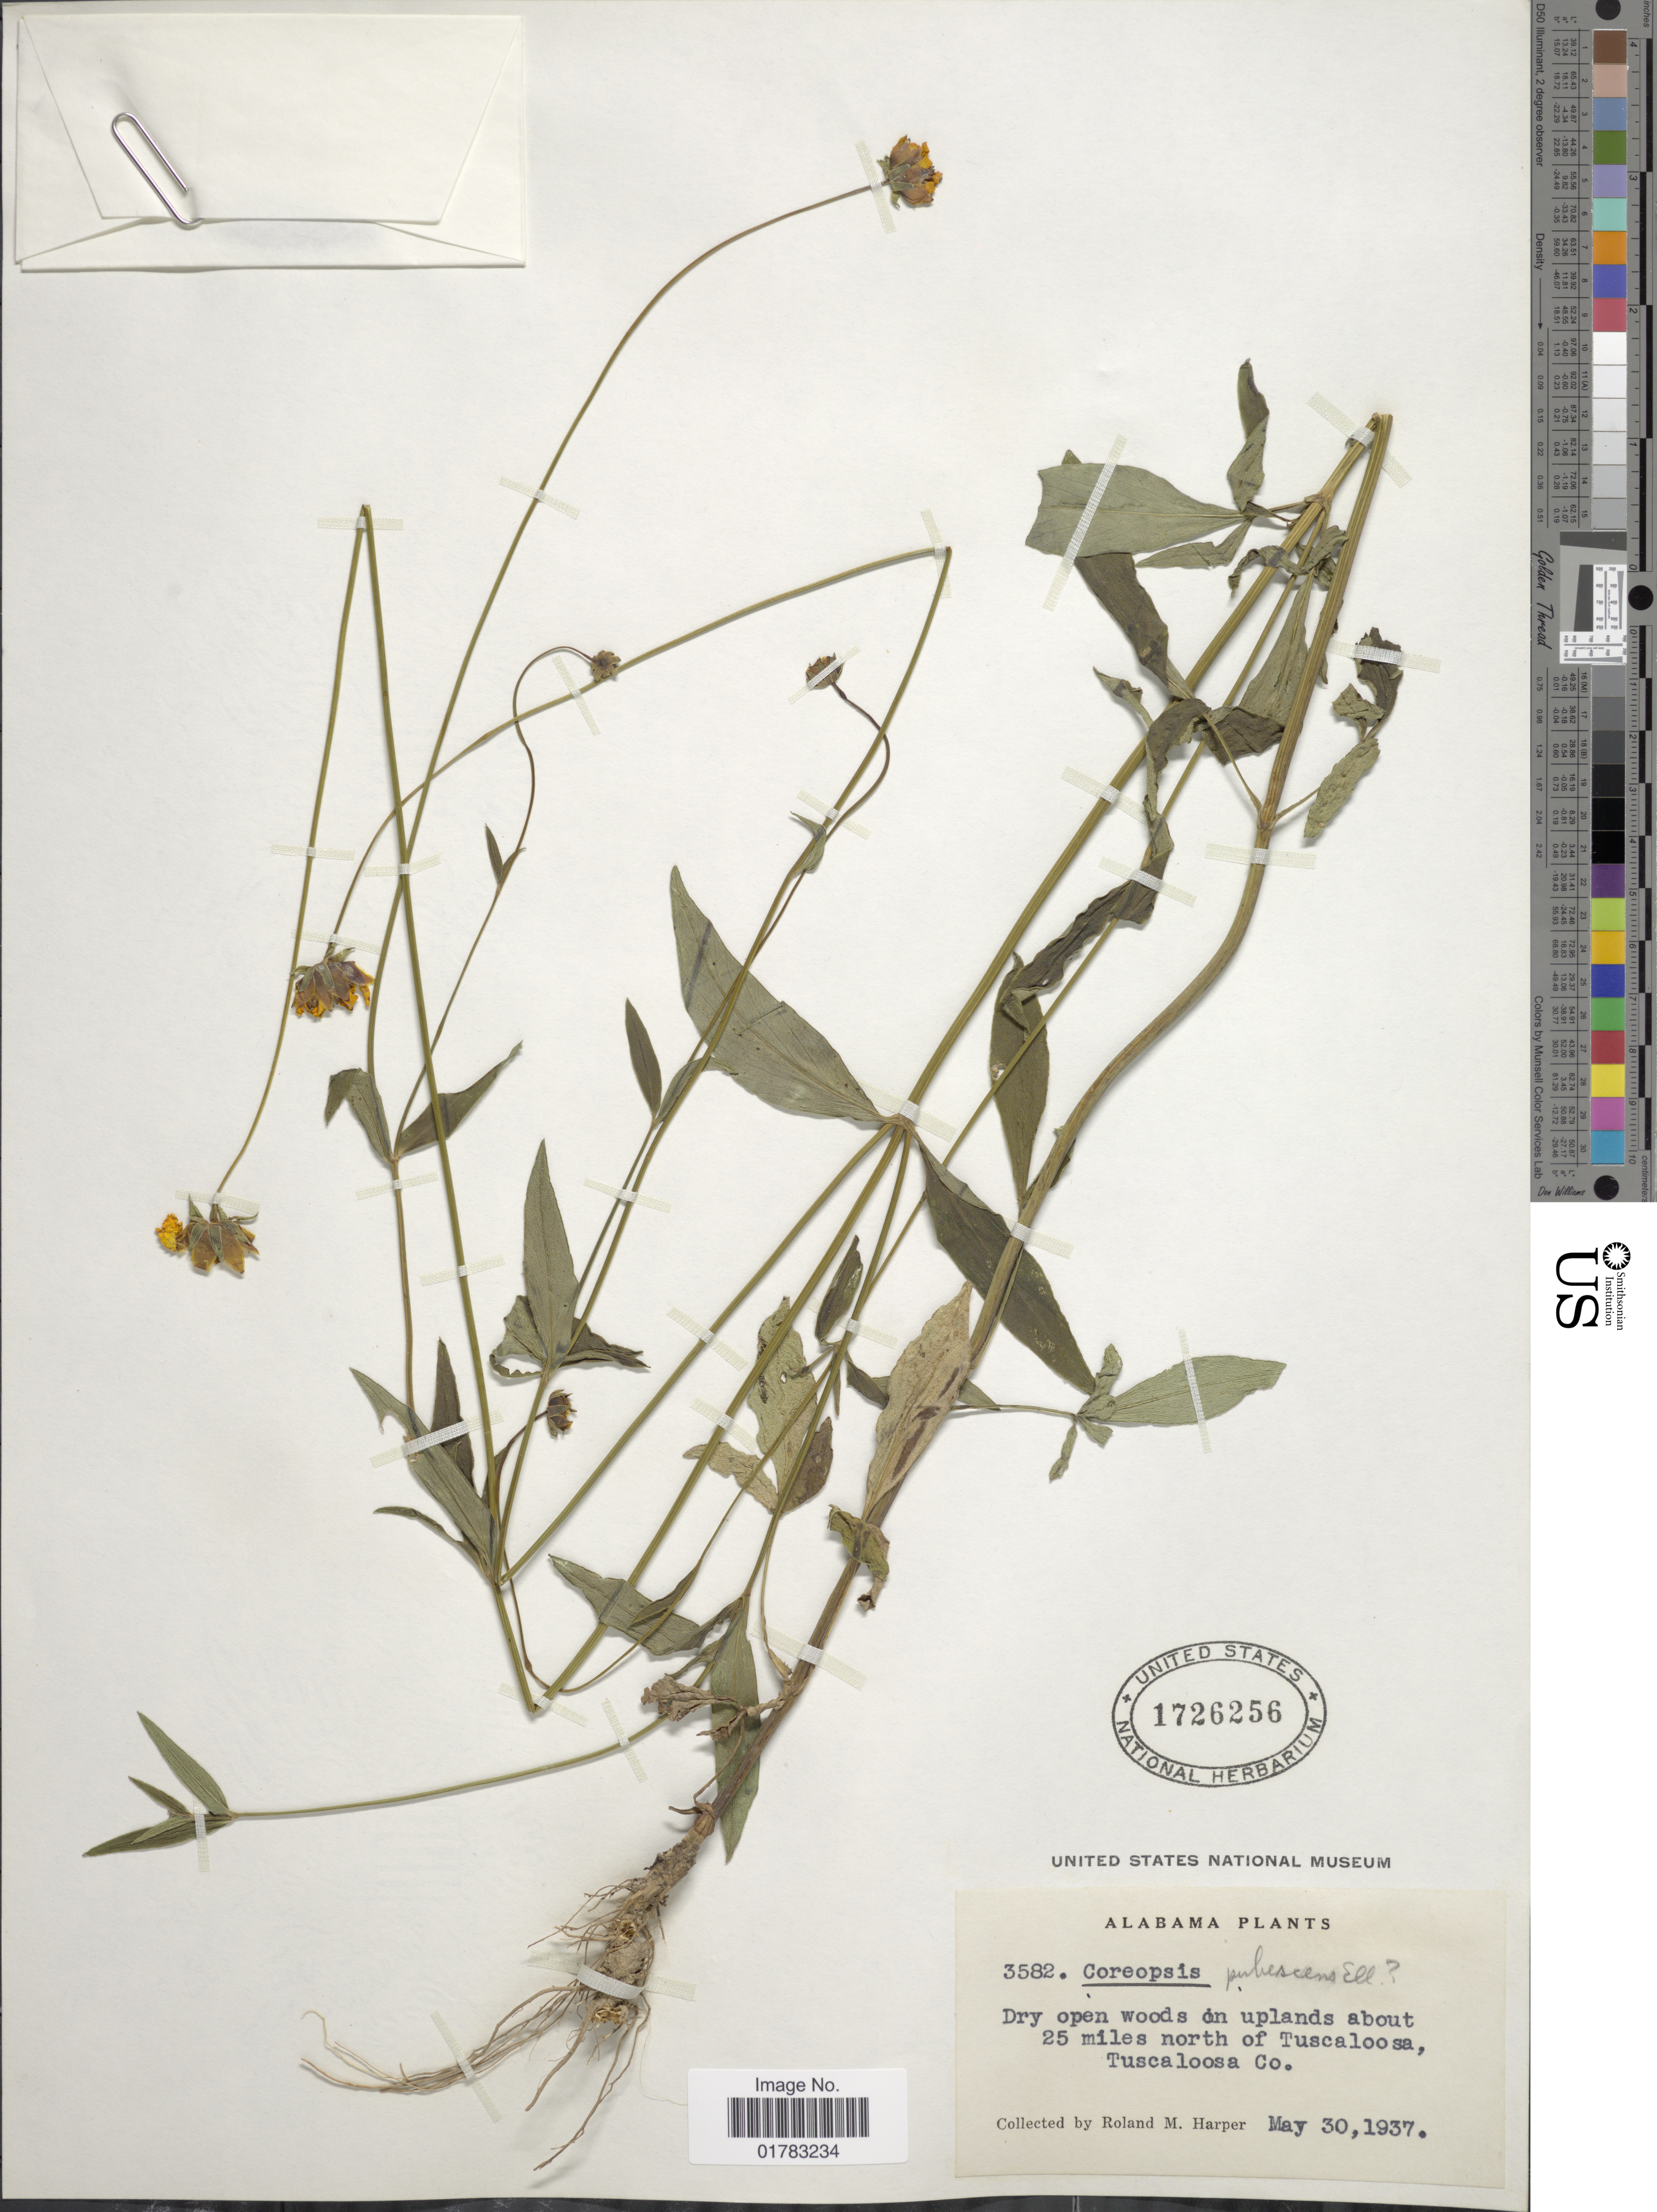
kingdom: Plantae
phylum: Tracheophyta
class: Magnoliopsida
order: Asterales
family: Asteraceae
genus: Coreopsis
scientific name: Coreopsis pubescens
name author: Elliott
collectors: R. M. Harper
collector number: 3582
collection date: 1937-05-30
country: United States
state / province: Alabama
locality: Dry open woods on upland about 25 miles north of Tuscaloosa, Tuscaloosa Co.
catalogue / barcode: US 1726256